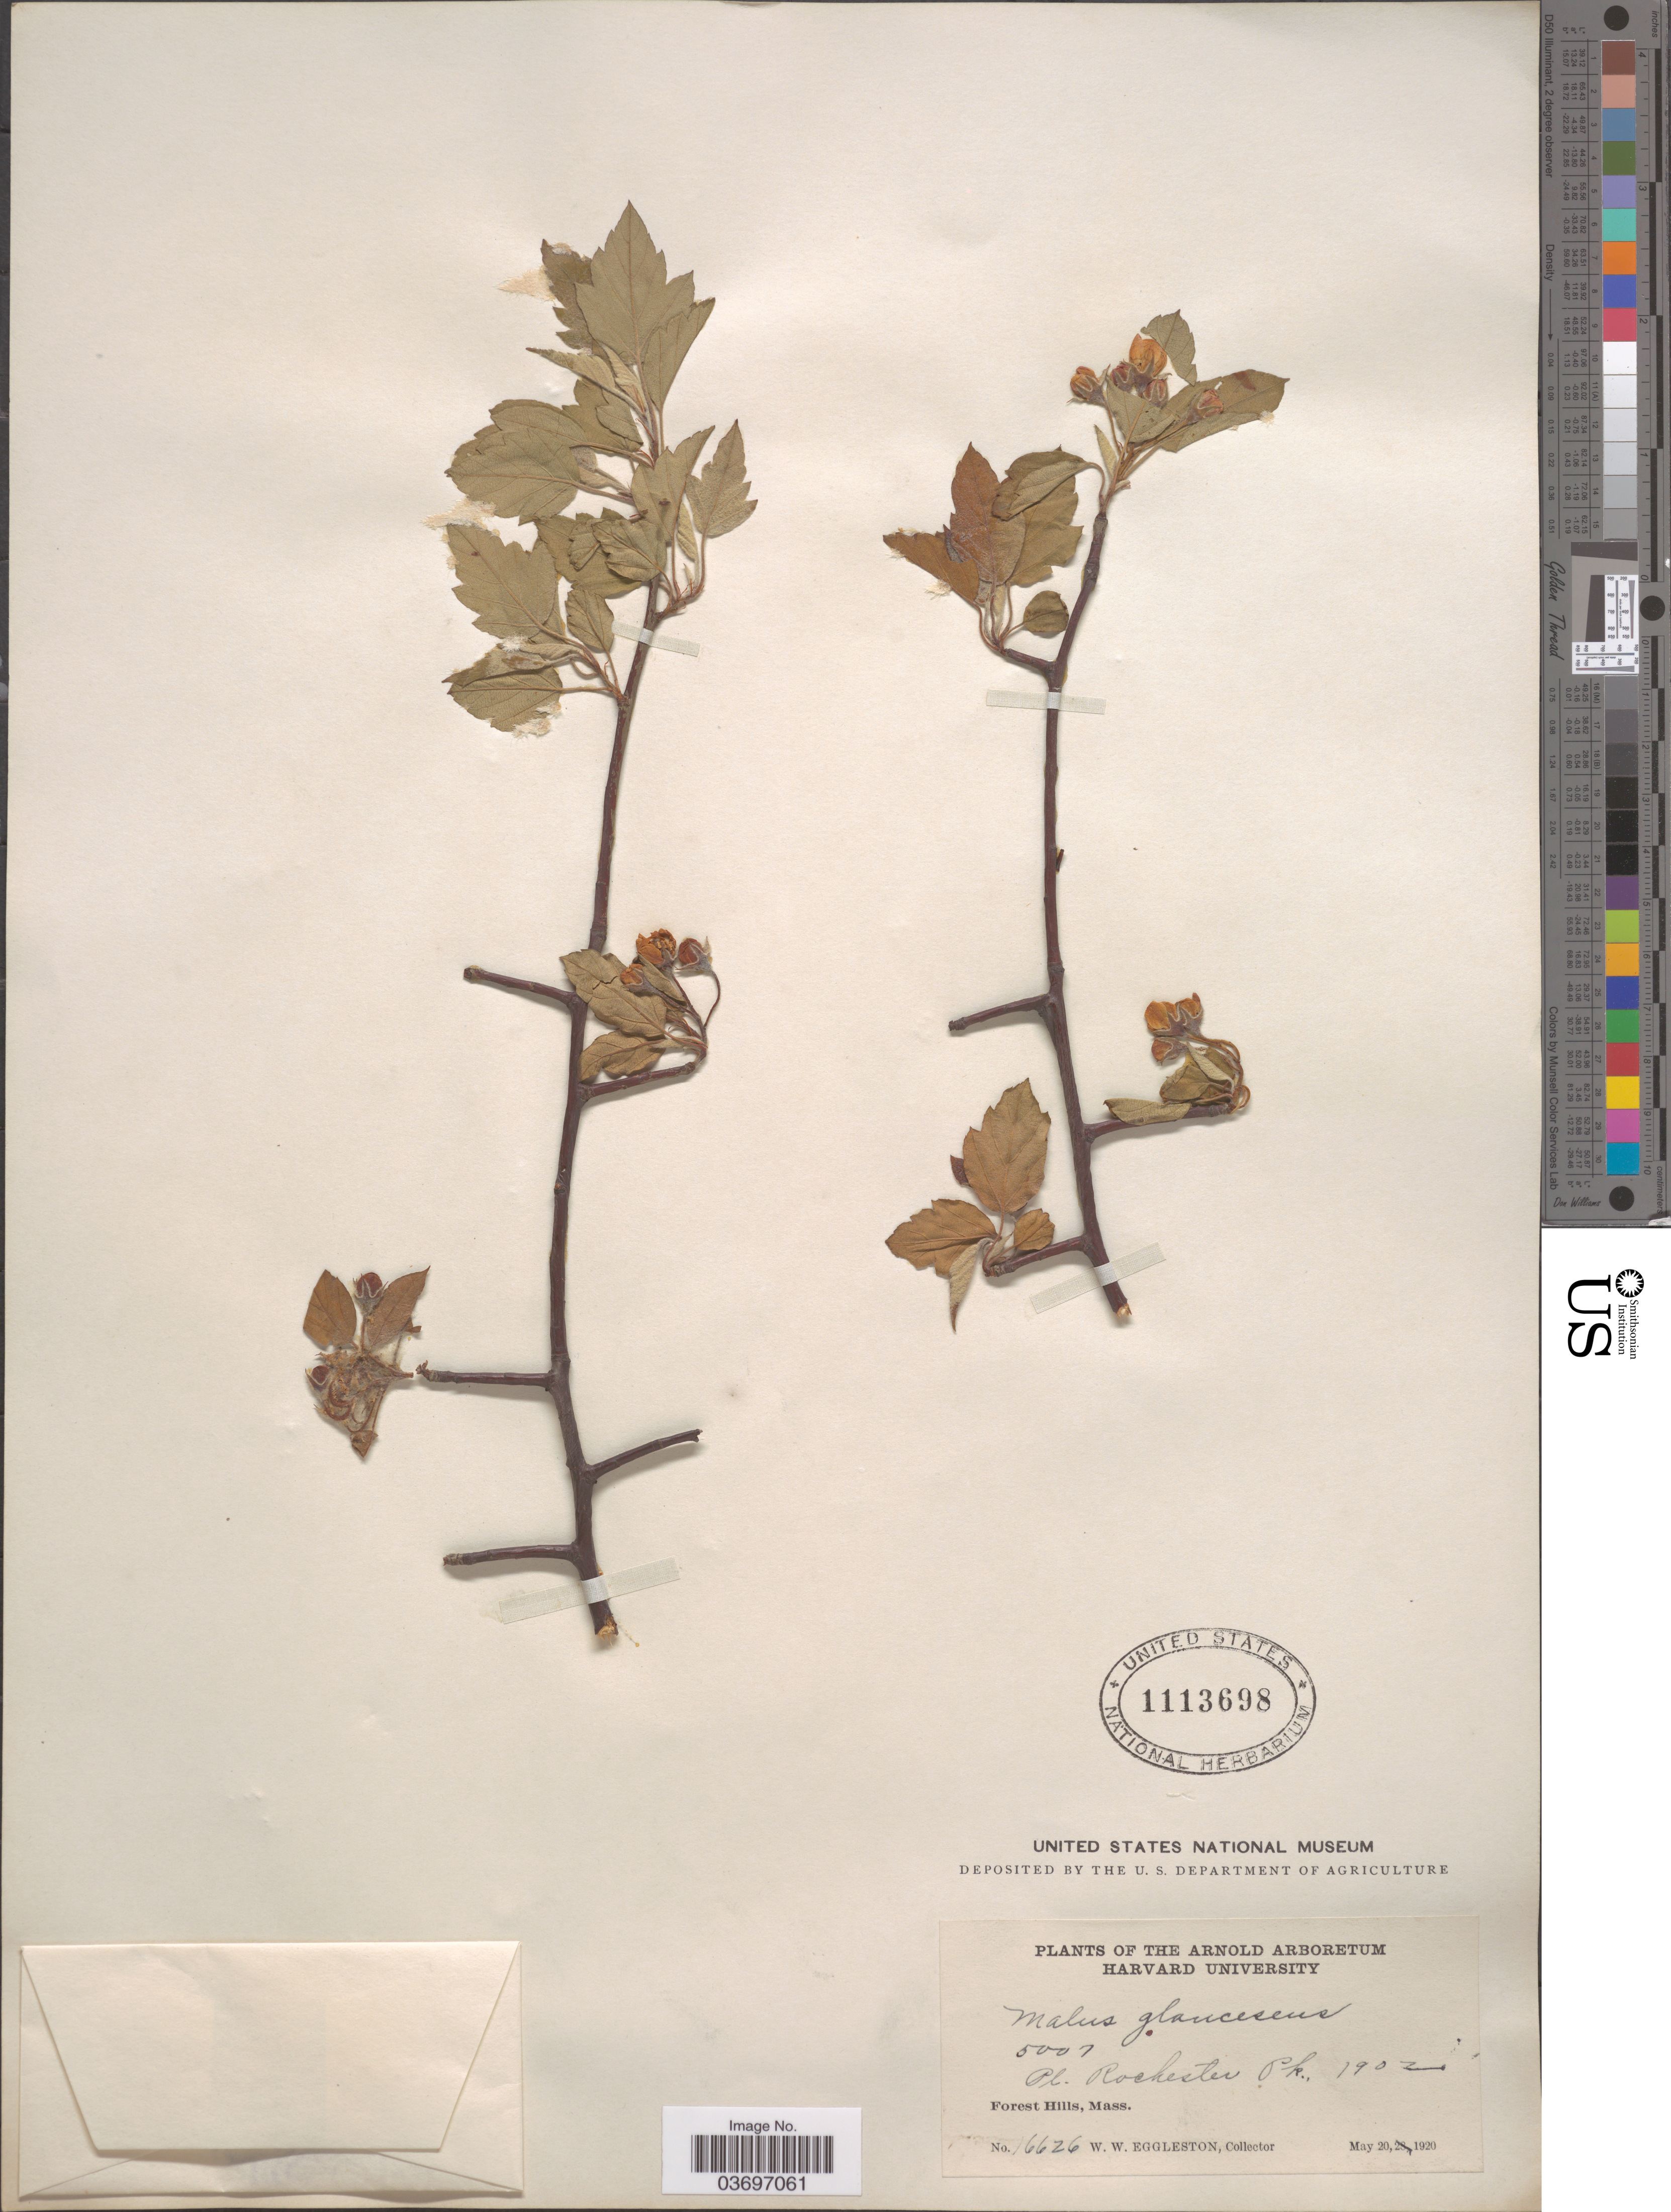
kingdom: Plantae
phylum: Tracheophyta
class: Magnoliopsida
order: Rosales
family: Rosaceae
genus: Malus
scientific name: Malus glaucescens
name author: Rehder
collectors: W. W. Eggleston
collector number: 16626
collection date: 1920-05-20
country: United States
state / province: Massachusetts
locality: Forest Hills.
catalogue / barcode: US 1113698